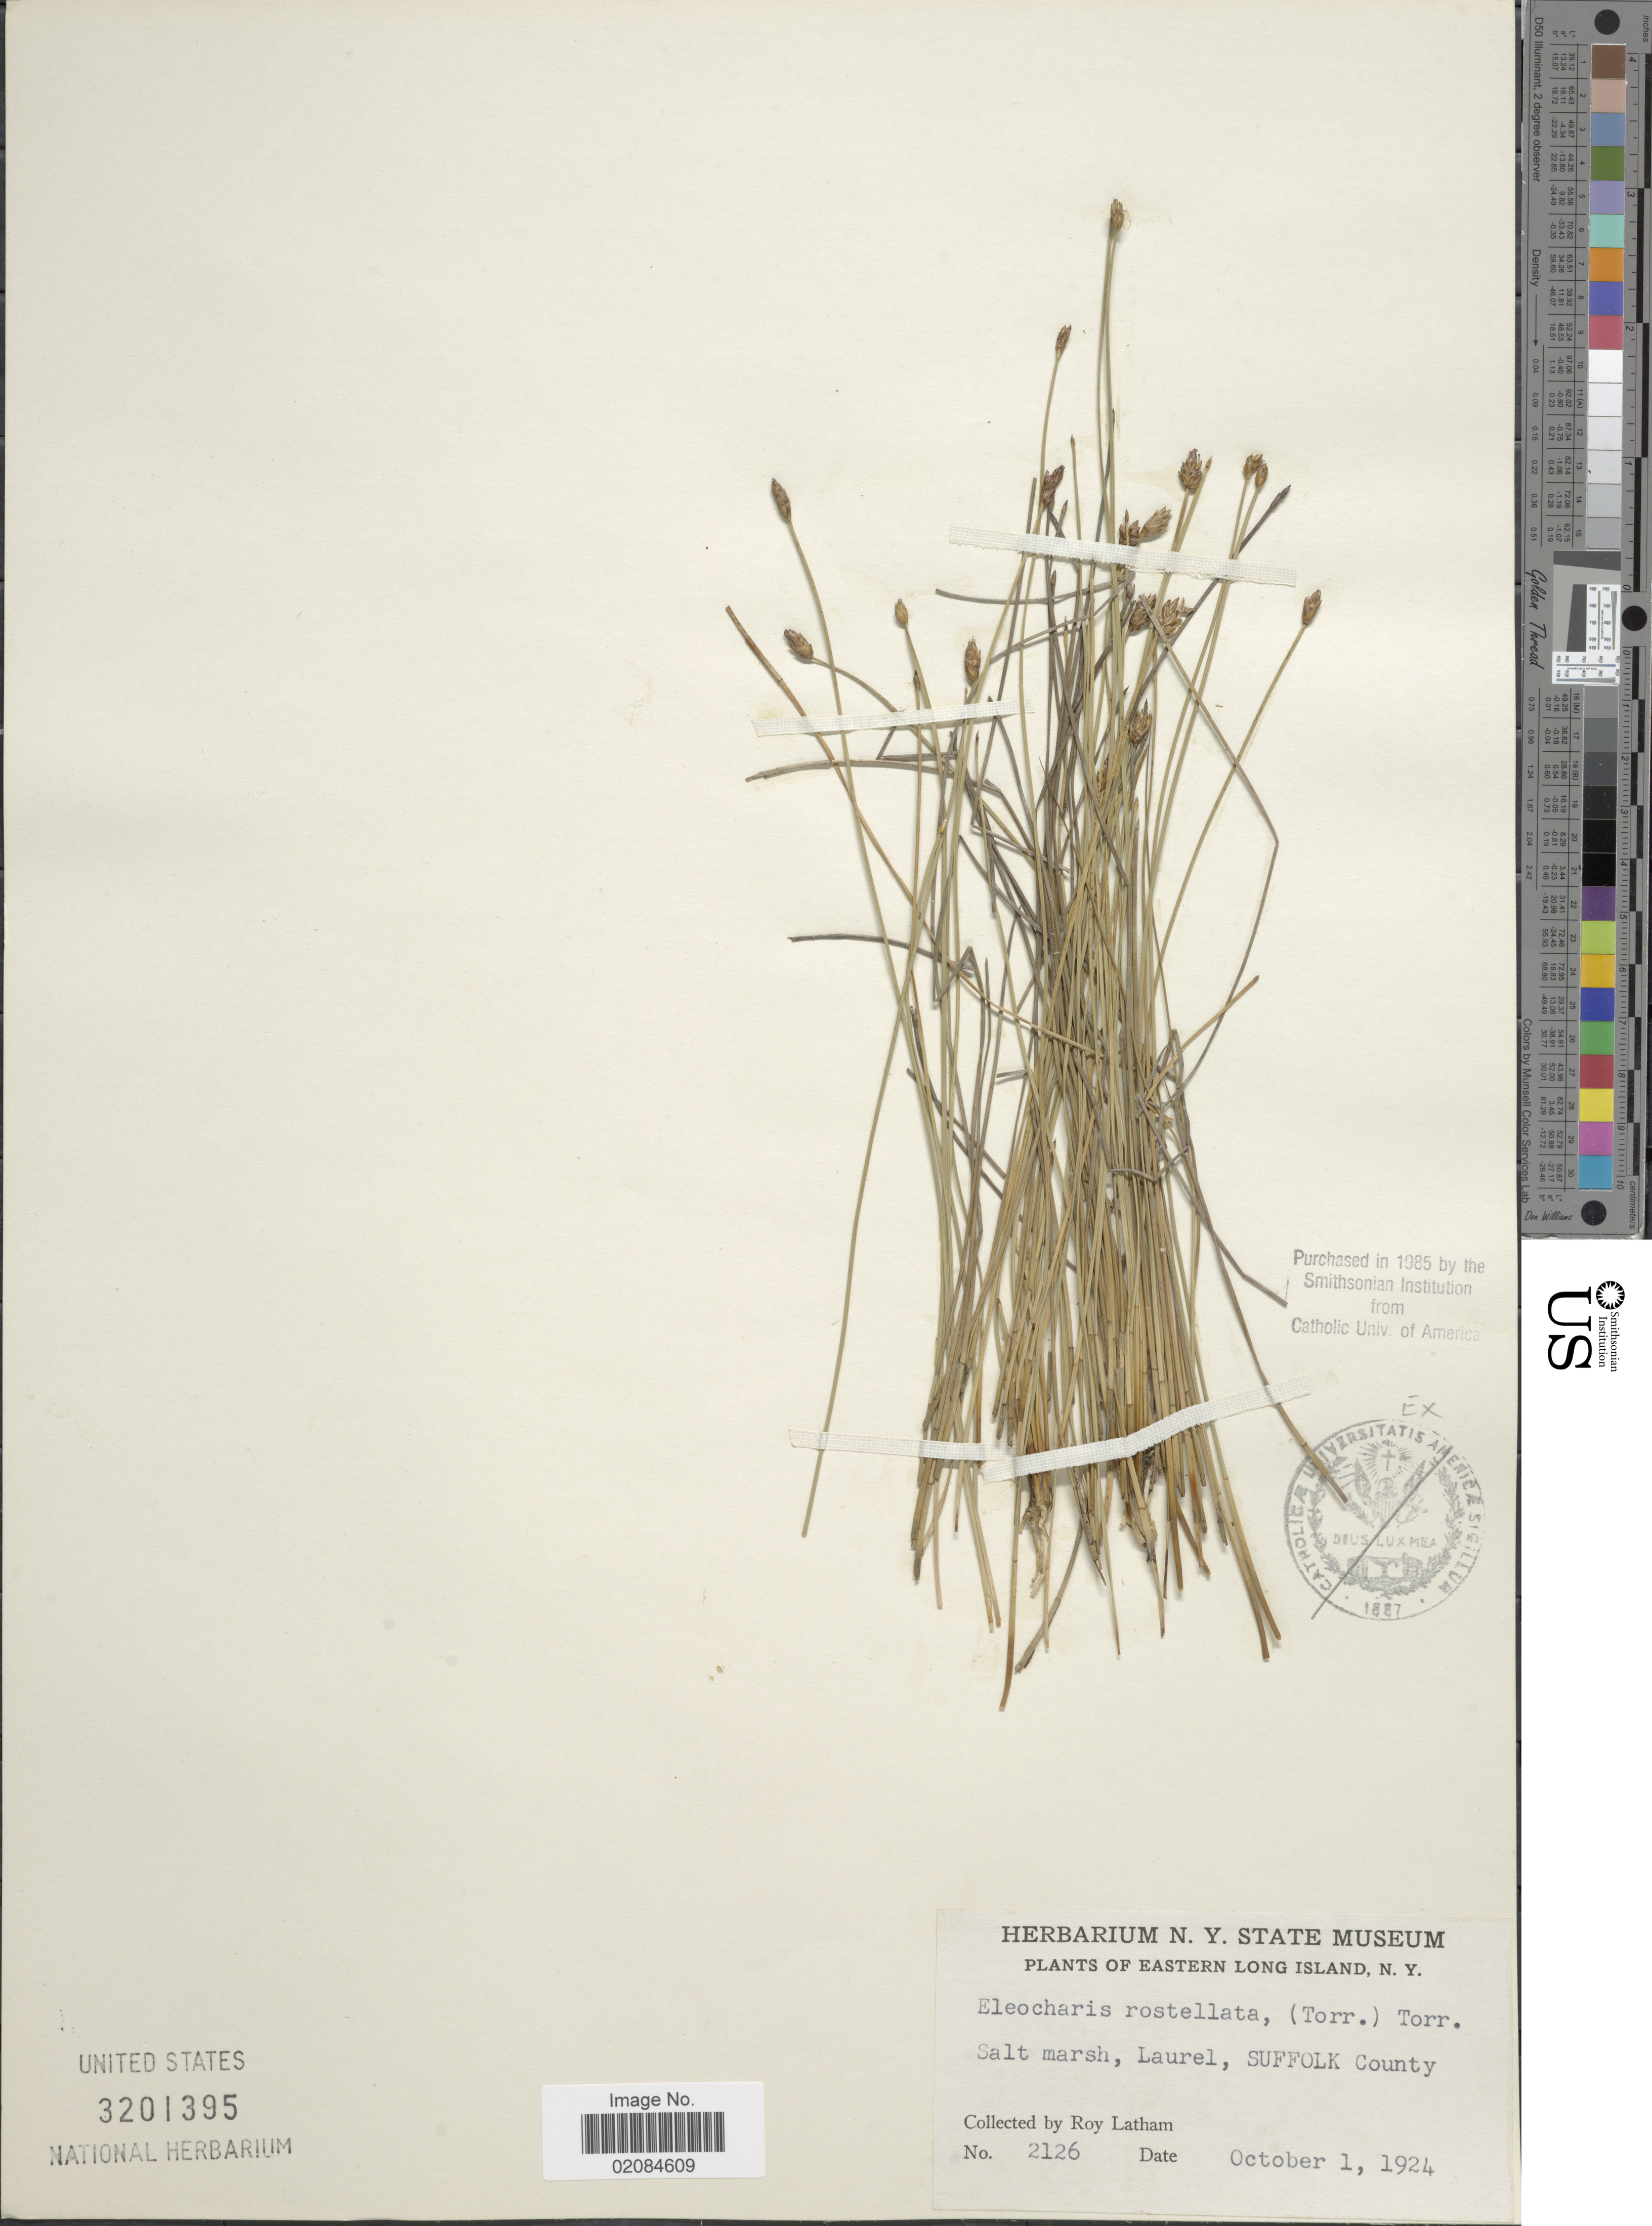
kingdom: Plantae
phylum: Tracheophyta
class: Liliopsida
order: Poales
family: Cyperaceae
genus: Eleocharis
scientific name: Eleocharis rostellata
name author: (Torr.) Torr.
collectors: R. Latham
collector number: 2126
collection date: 1924-10-01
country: United States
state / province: New York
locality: Eastern Long Island, N.Y. Salt marsh, Laurel, Suffolk County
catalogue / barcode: US 3201395